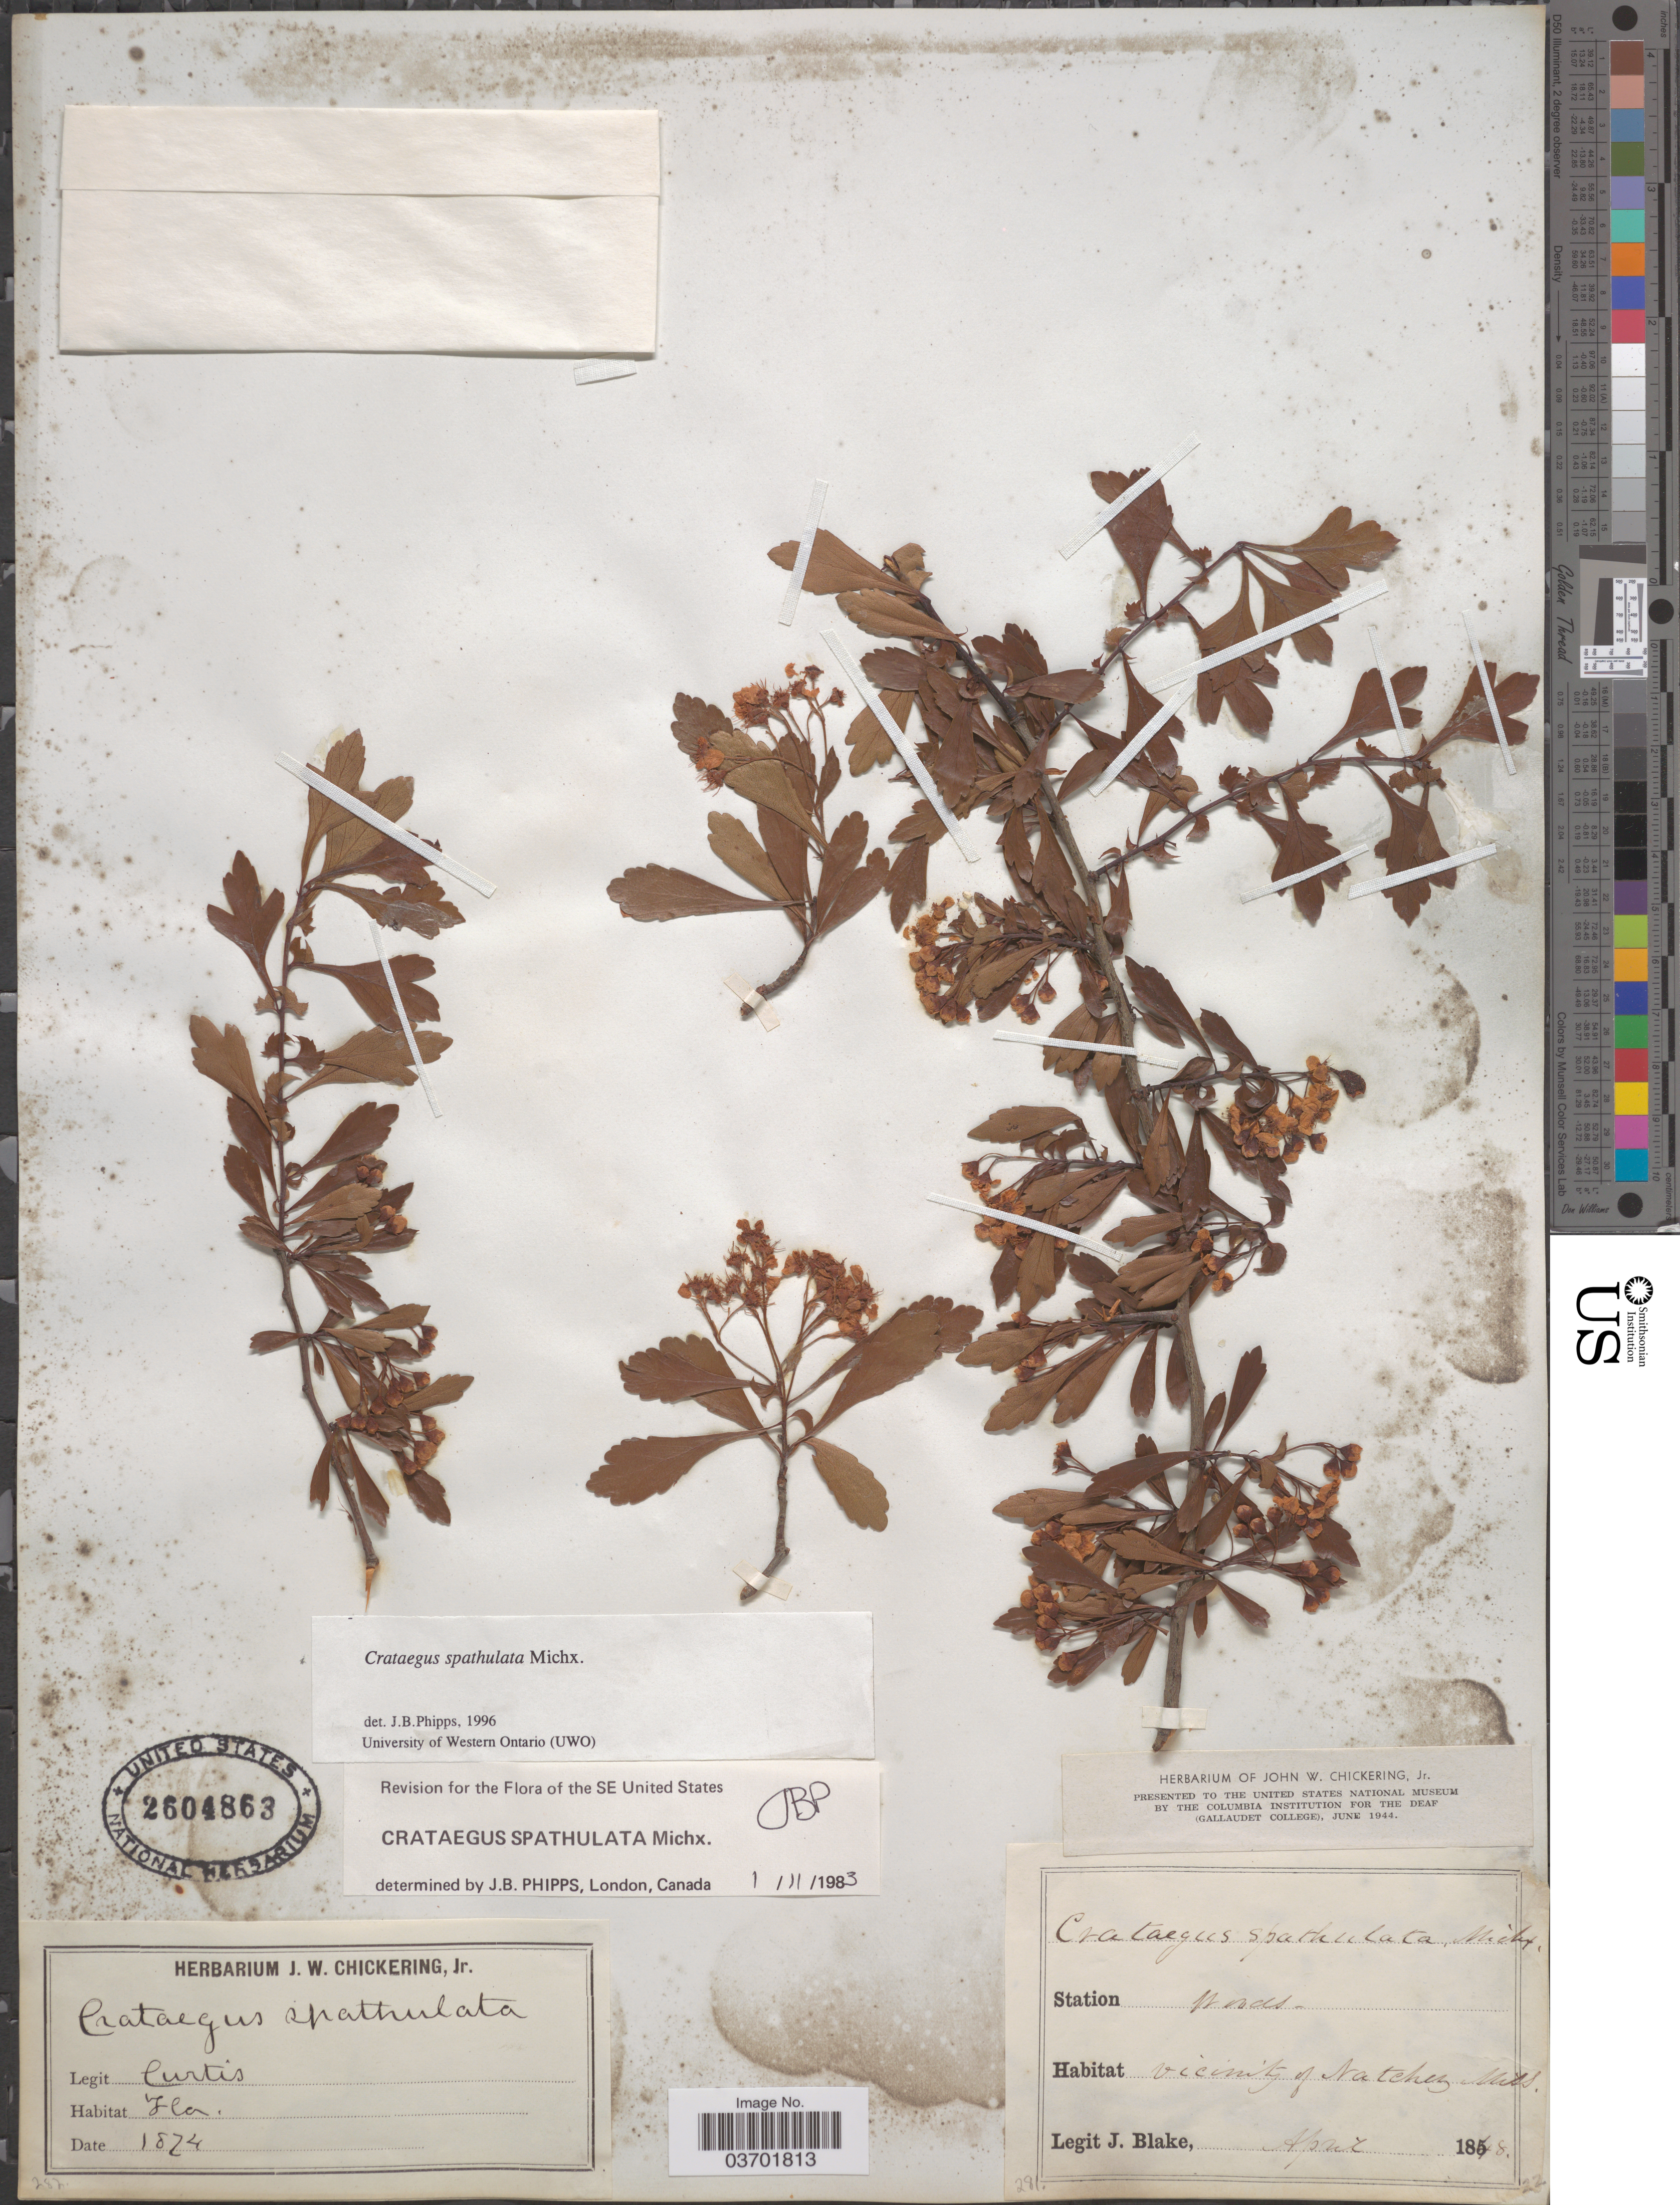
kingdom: Plantae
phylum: Tracheophyta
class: Magnoliopsida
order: Rosales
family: Rosaceae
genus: Crataegus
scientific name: Crataegus spathulata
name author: Michx.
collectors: J. Blake & -. Curtis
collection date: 1848-04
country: United States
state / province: Florida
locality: Vicinity of Natchez Mts.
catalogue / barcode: US 2604863